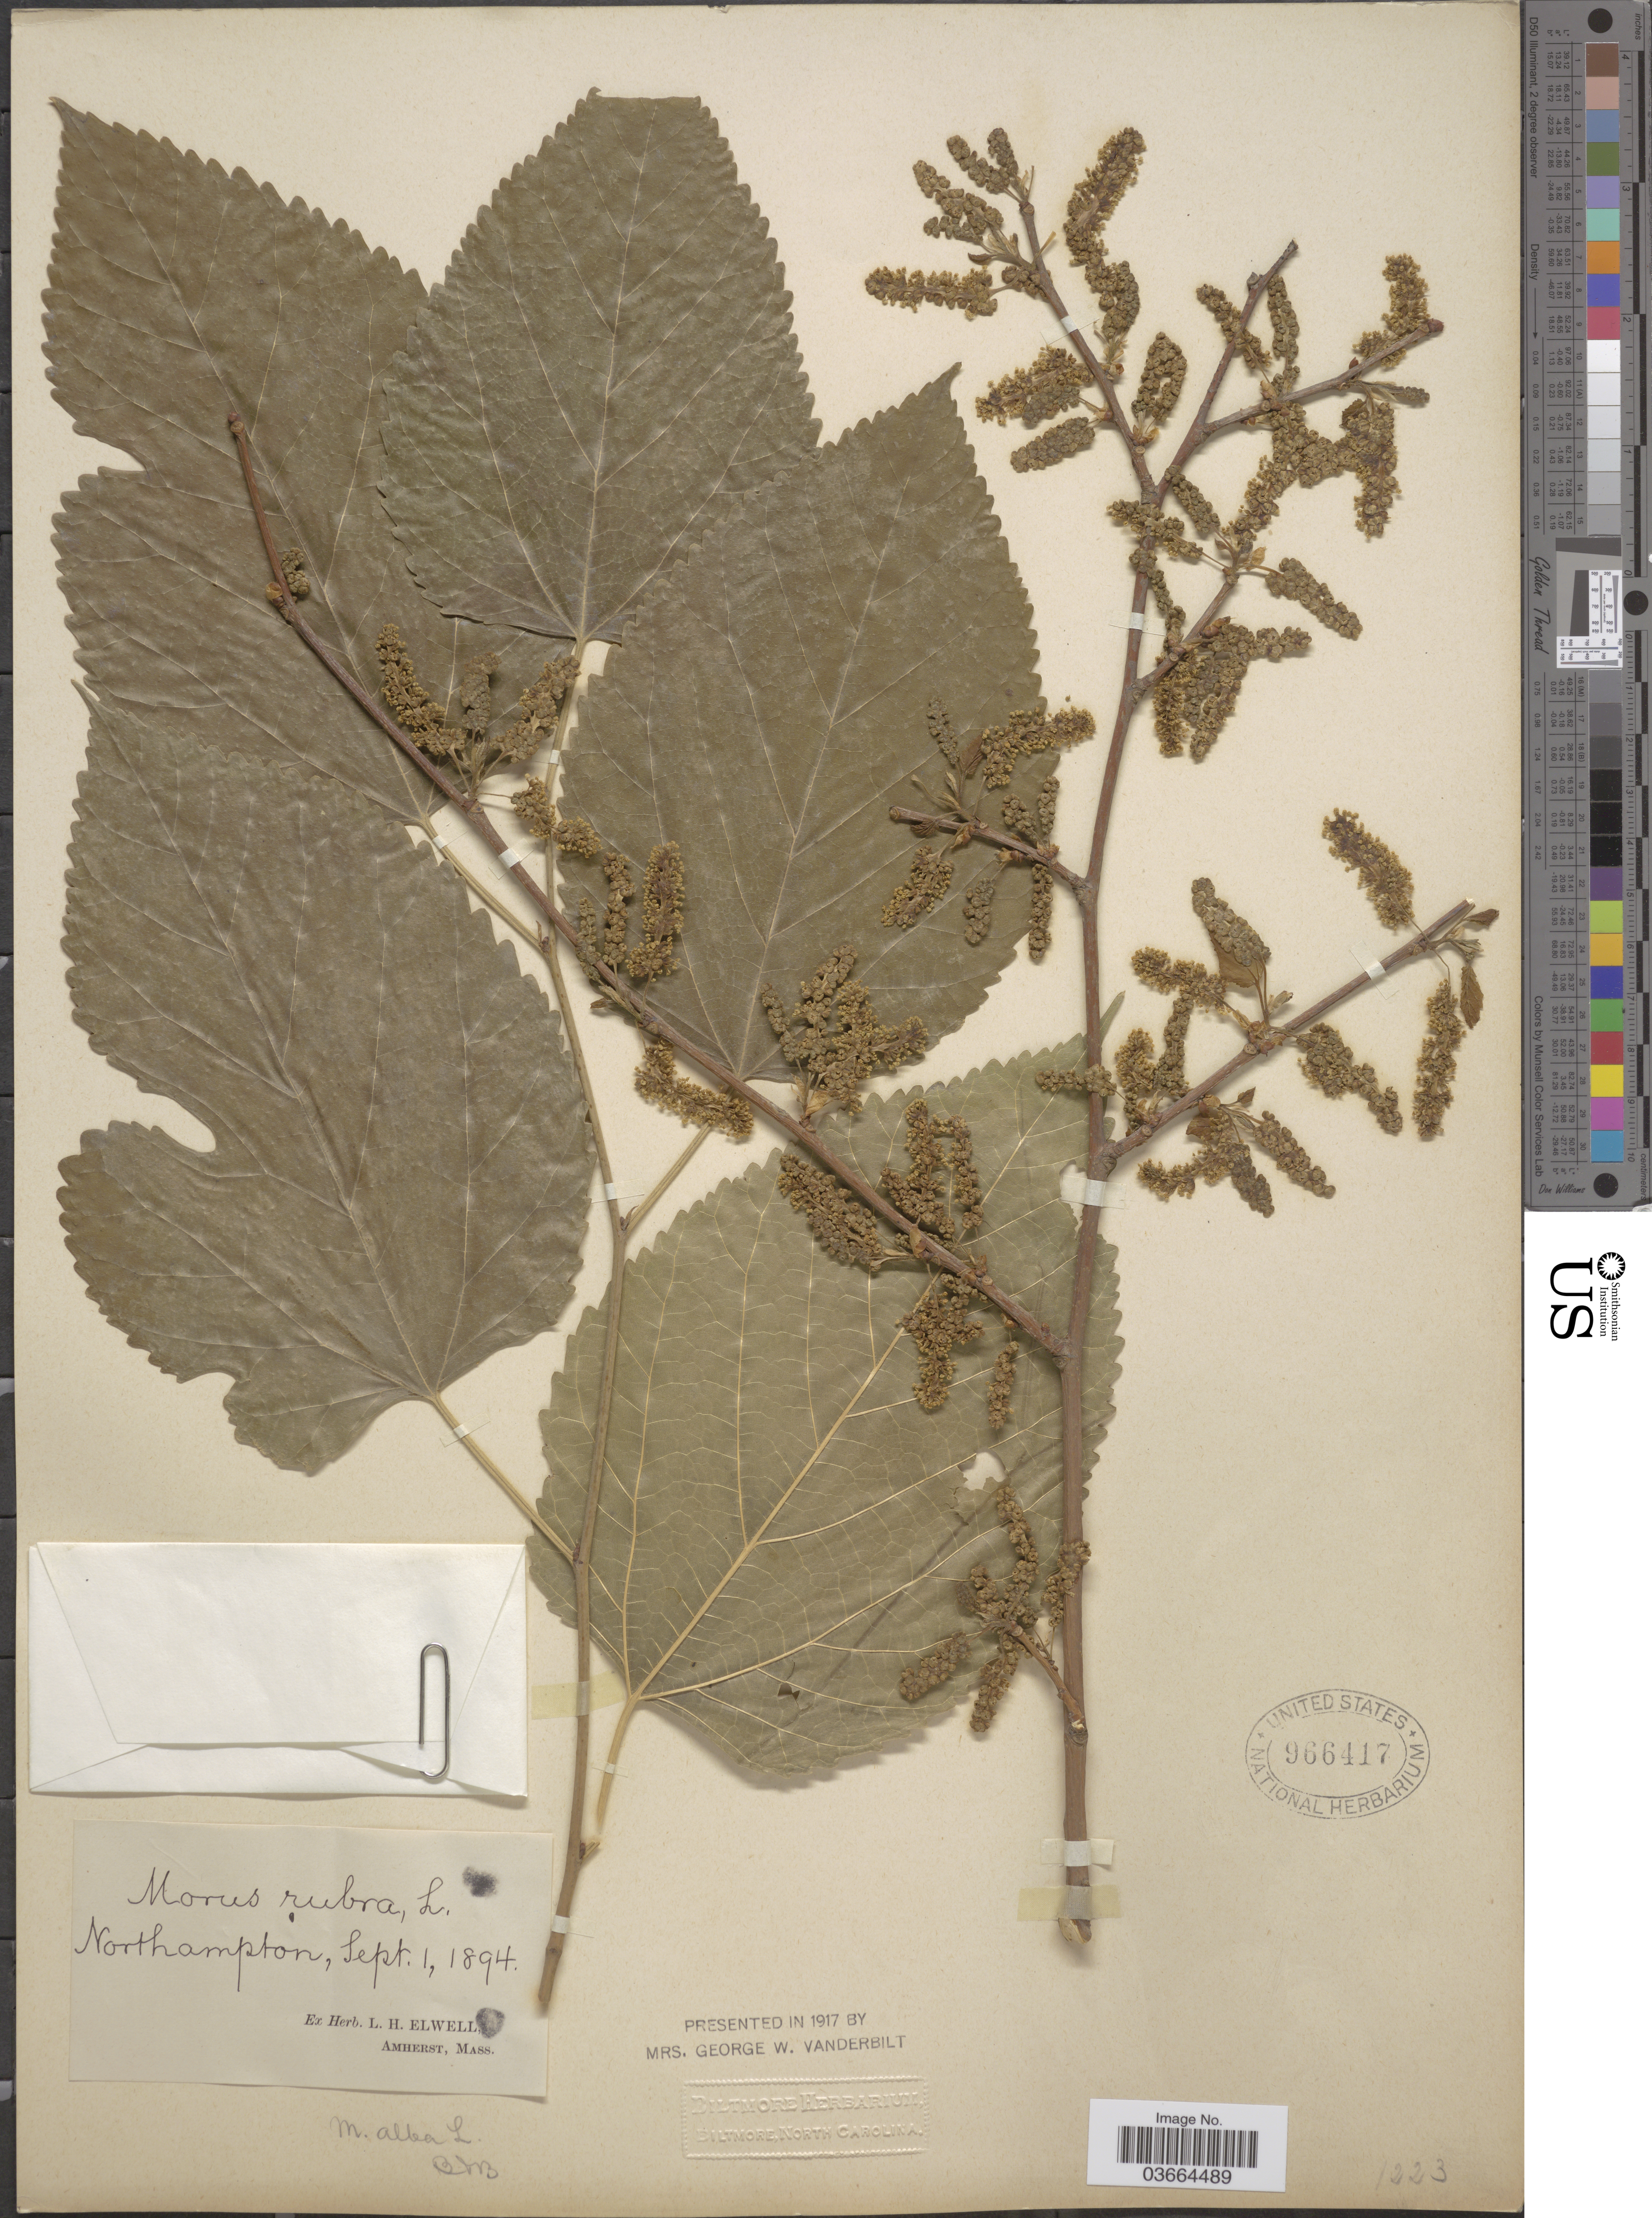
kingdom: Plantae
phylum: Tracheophyta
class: Magnoliopsida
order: Rosales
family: Moraceae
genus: Morus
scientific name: Morus alba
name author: L.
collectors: ex herb. L. H. Elwell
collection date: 1894-09-01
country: United States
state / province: Massachusetts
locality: Northampton.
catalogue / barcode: US 966417